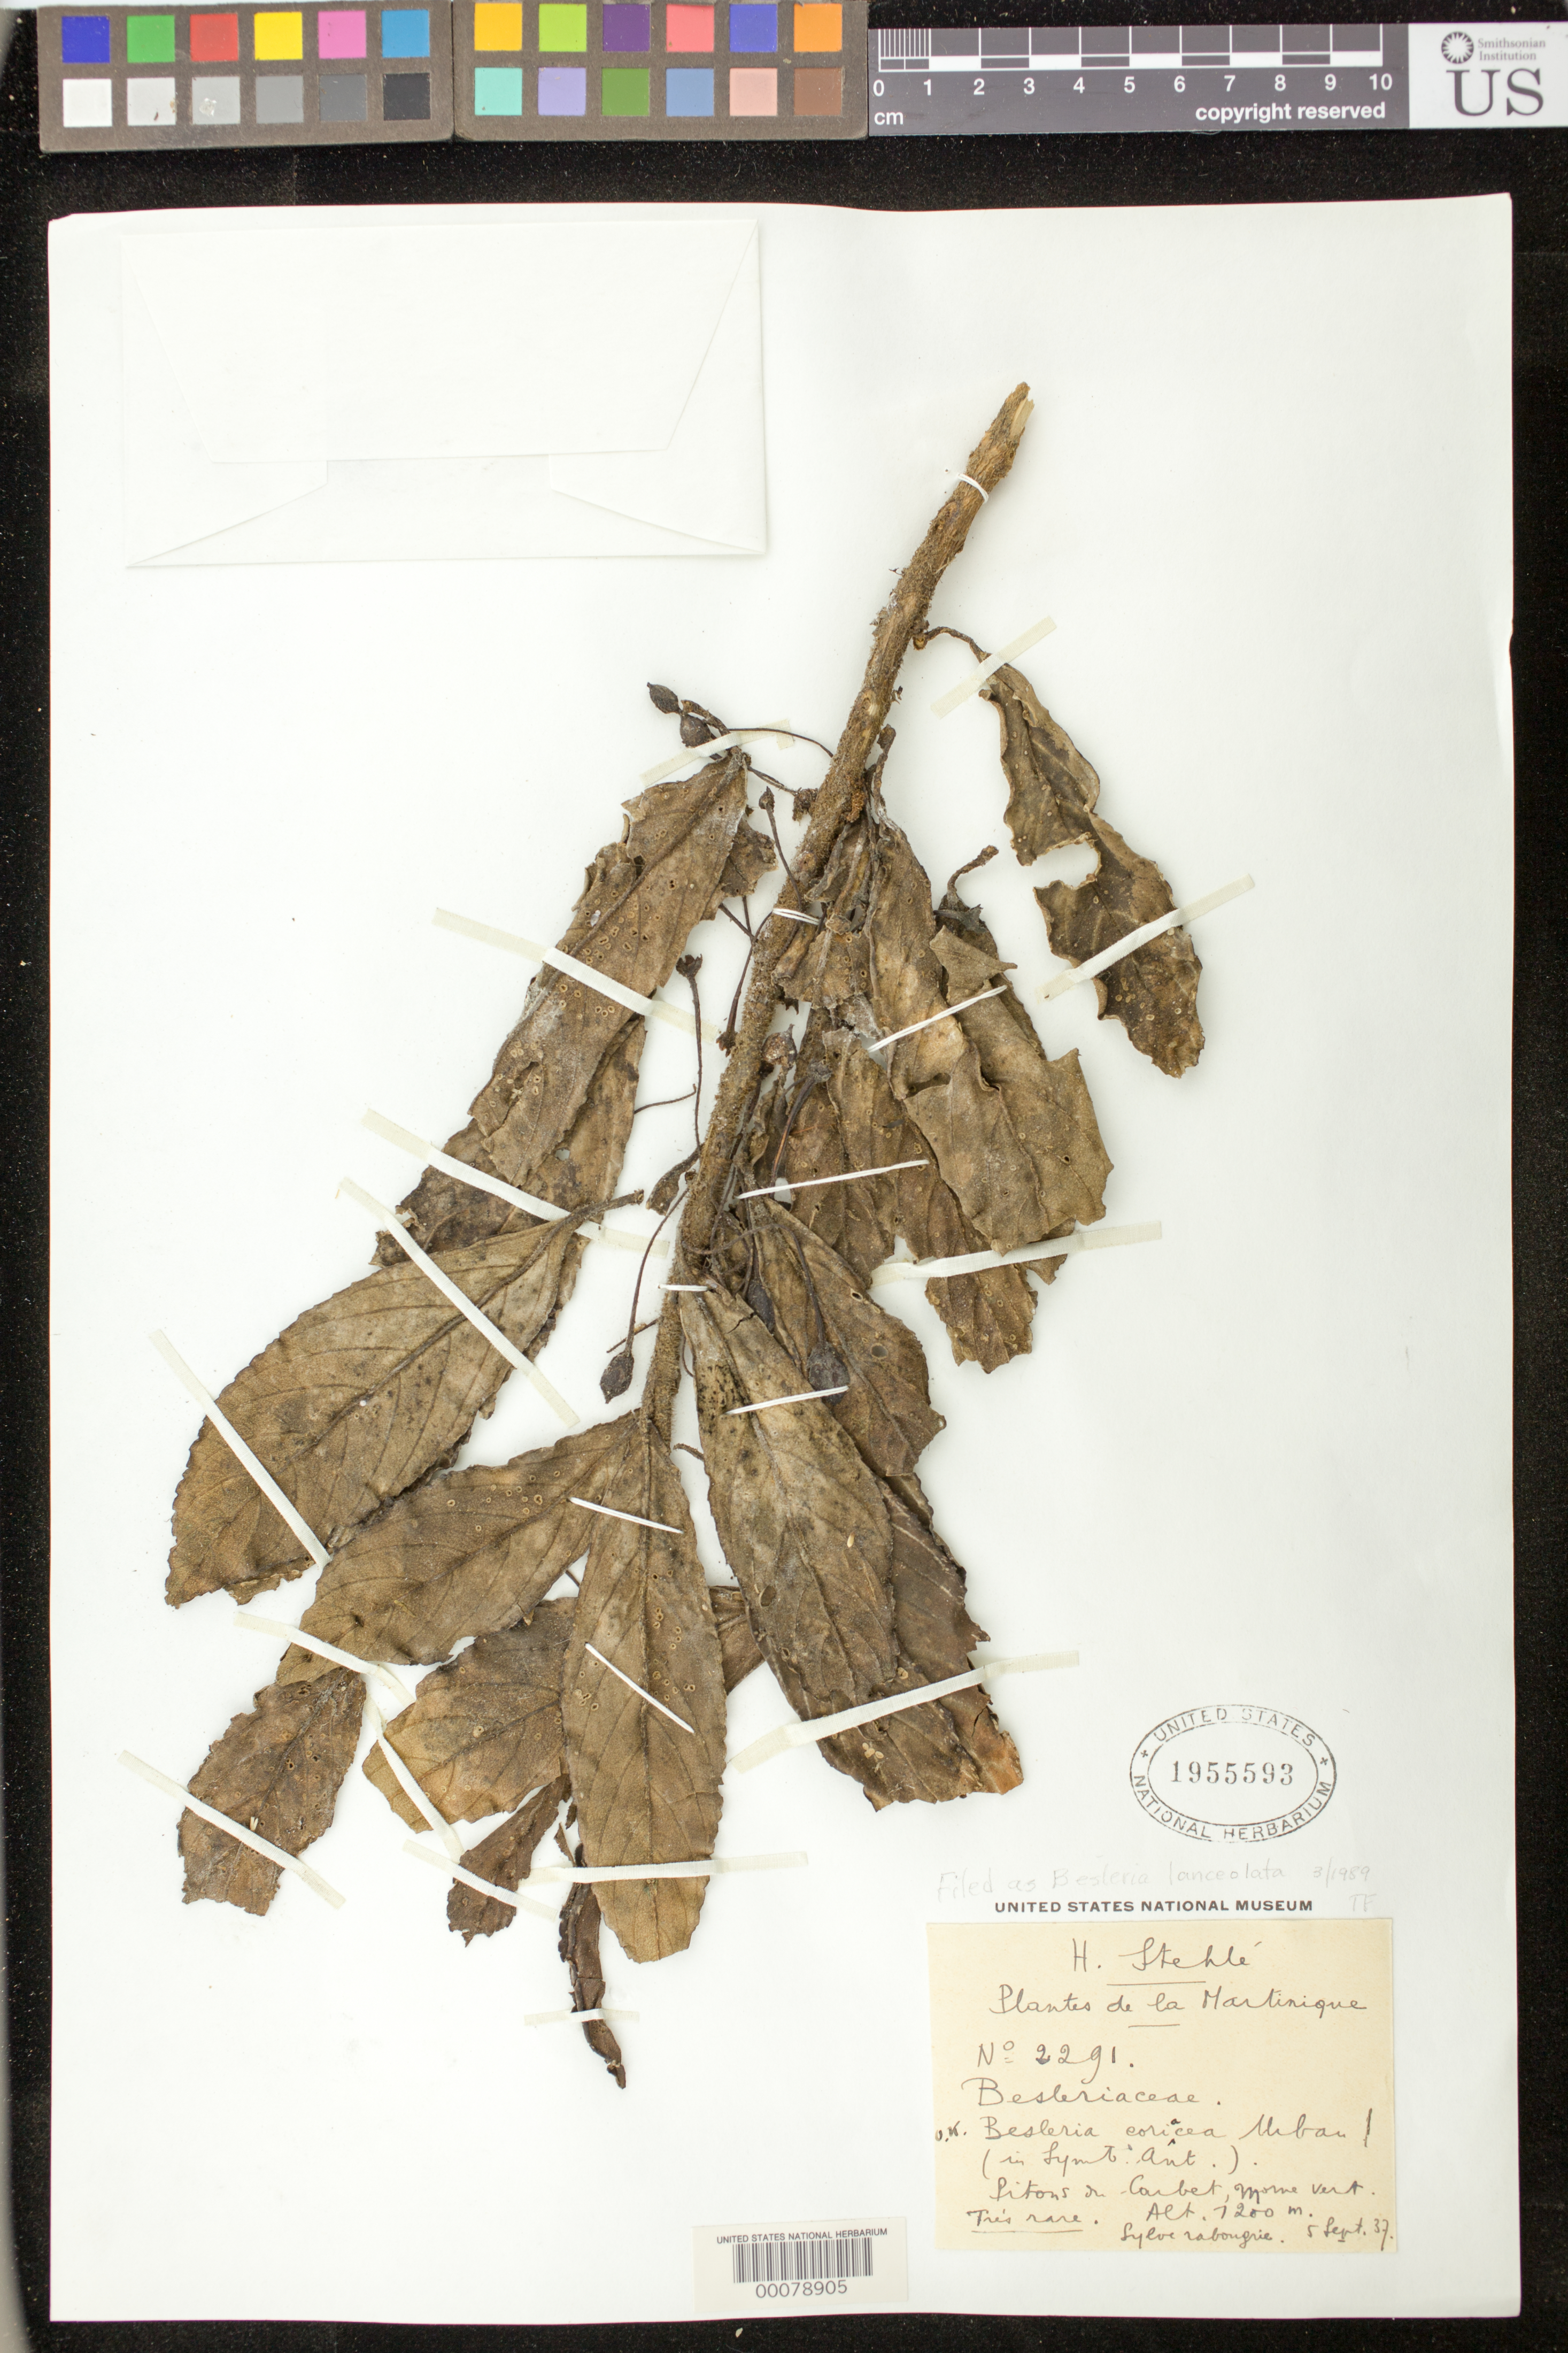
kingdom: Plantae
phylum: Tracheophyta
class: Magnoliopsida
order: Lamiales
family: Gesneriaceae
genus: Besleria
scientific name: Besleria lanceolata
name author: Urb.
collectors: H. Stehlé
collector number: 2291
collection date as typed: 05 Sep 1937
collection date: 1937-09-05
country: Martinique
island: Martinique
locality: Pitons du Carbet, Morne Vert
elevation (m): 1200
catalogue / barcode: US 1955593